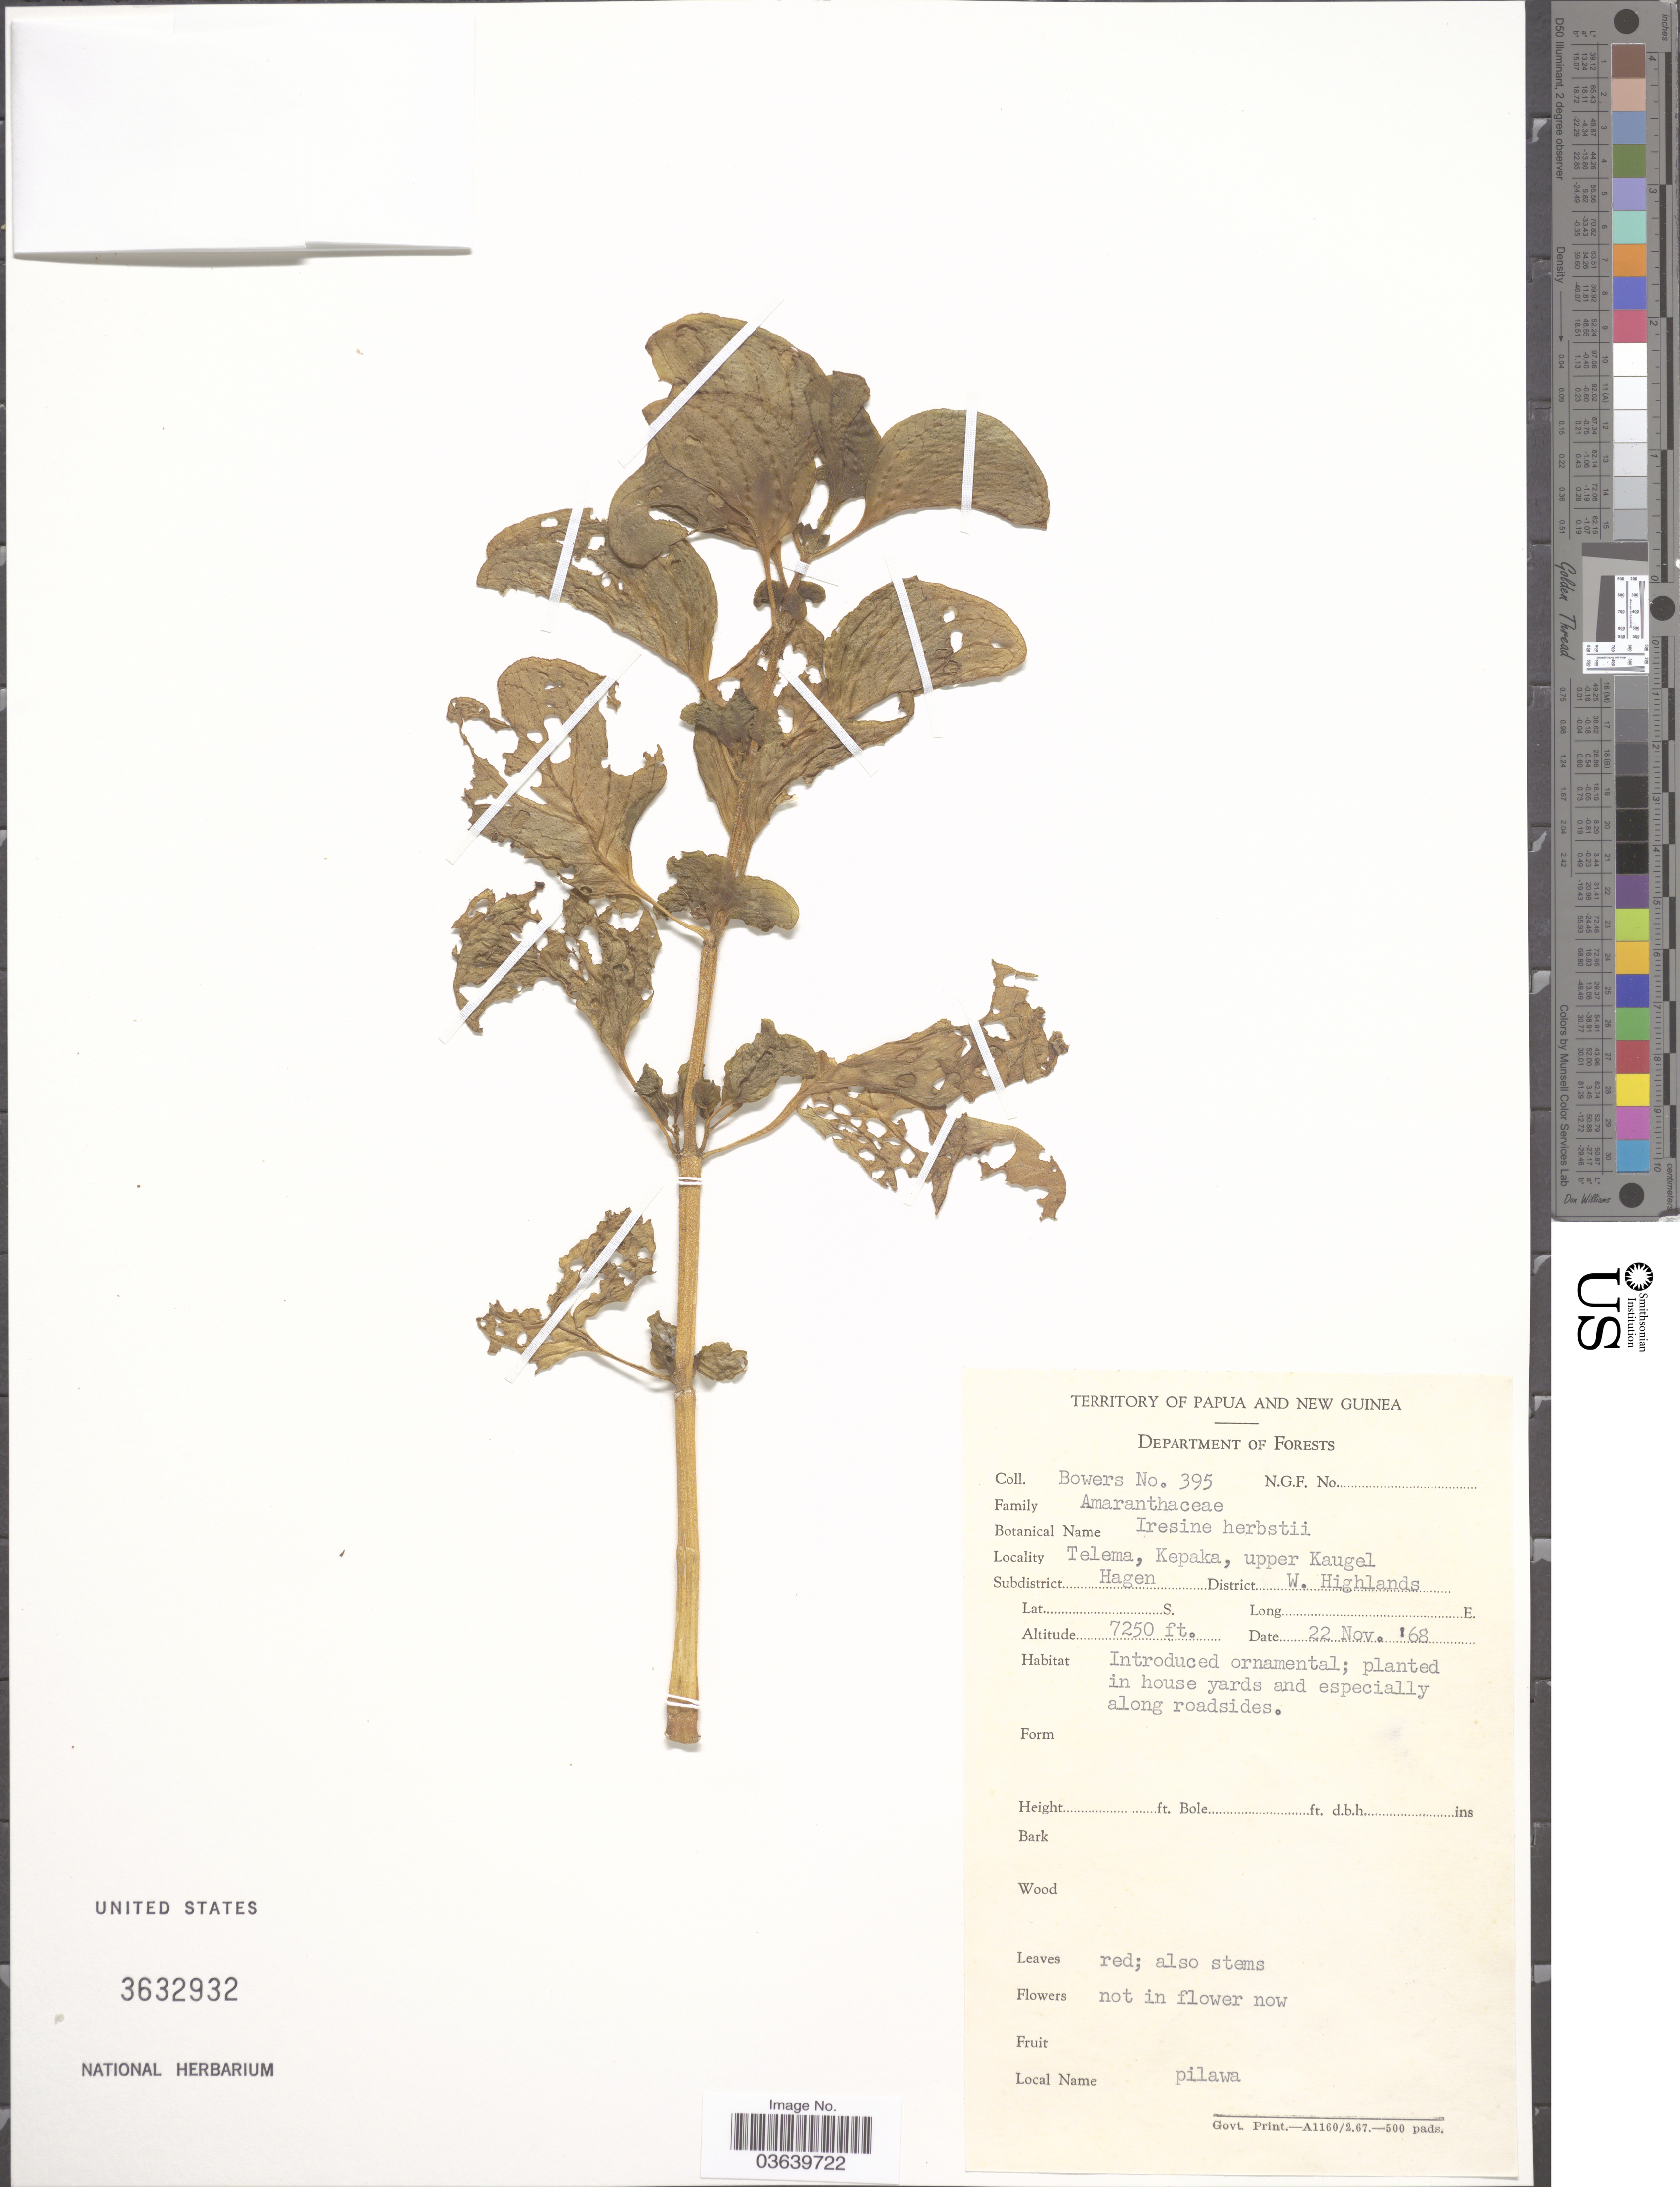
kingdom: Plantae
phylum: Tracheophyta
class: Magnoliopsida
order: Caryophyllales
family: Amaranthaceae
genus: Iresine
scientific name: Iresine herbstii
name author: Hook.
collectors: -. Bowers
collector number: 395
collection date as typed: Transcribed d/m/y: 22/11/68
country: Papua New Guinea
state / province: Western Highlands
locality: Territory of Papua and New Guinea. Telema, Kepaka, upper Kaugel. Subdistrict Hagen, District W. Highlands.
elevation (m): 2210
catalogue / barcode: US 3632932